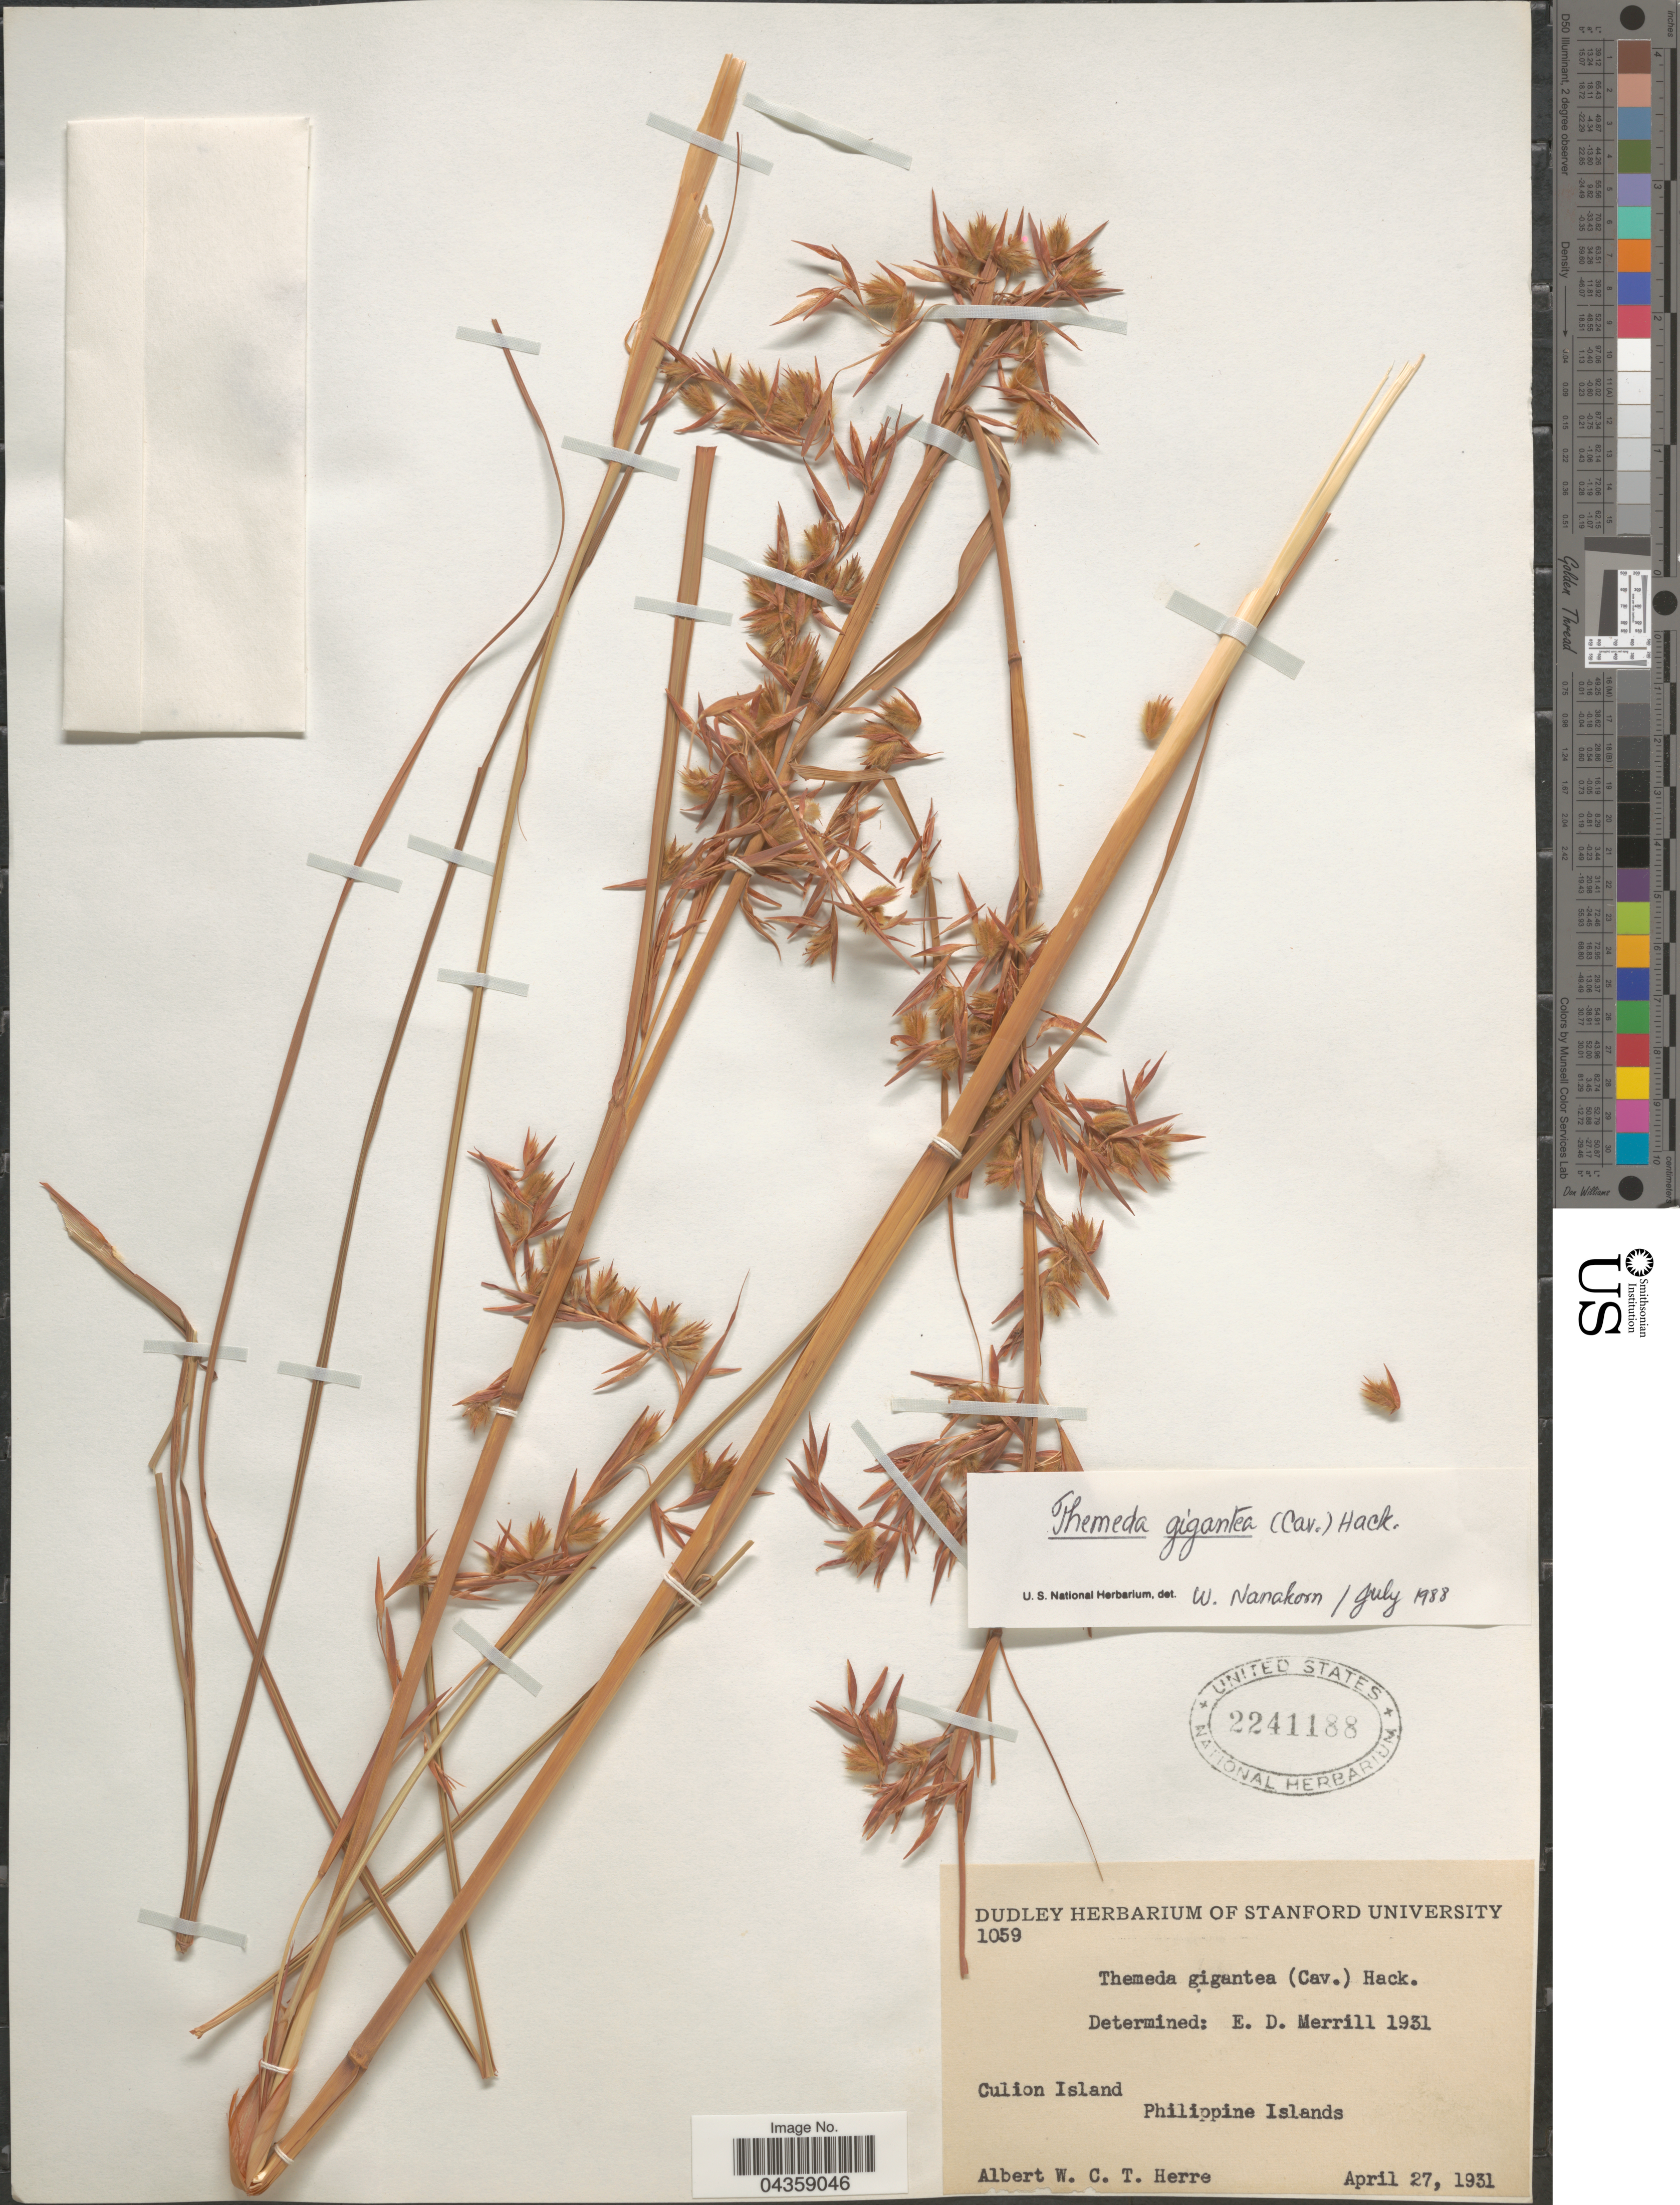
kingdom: Plantae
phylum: Tracheophyta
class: Liliopsida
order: Poales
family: Poaceae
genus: Themeda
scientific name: Themeda gigantea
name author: Hack.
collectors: A. W. Herre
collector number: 1059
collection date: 1931-04-27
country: Philippines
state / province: Mimaropa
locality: Culion Island. Philippine Islands.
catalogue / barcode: US 2241188